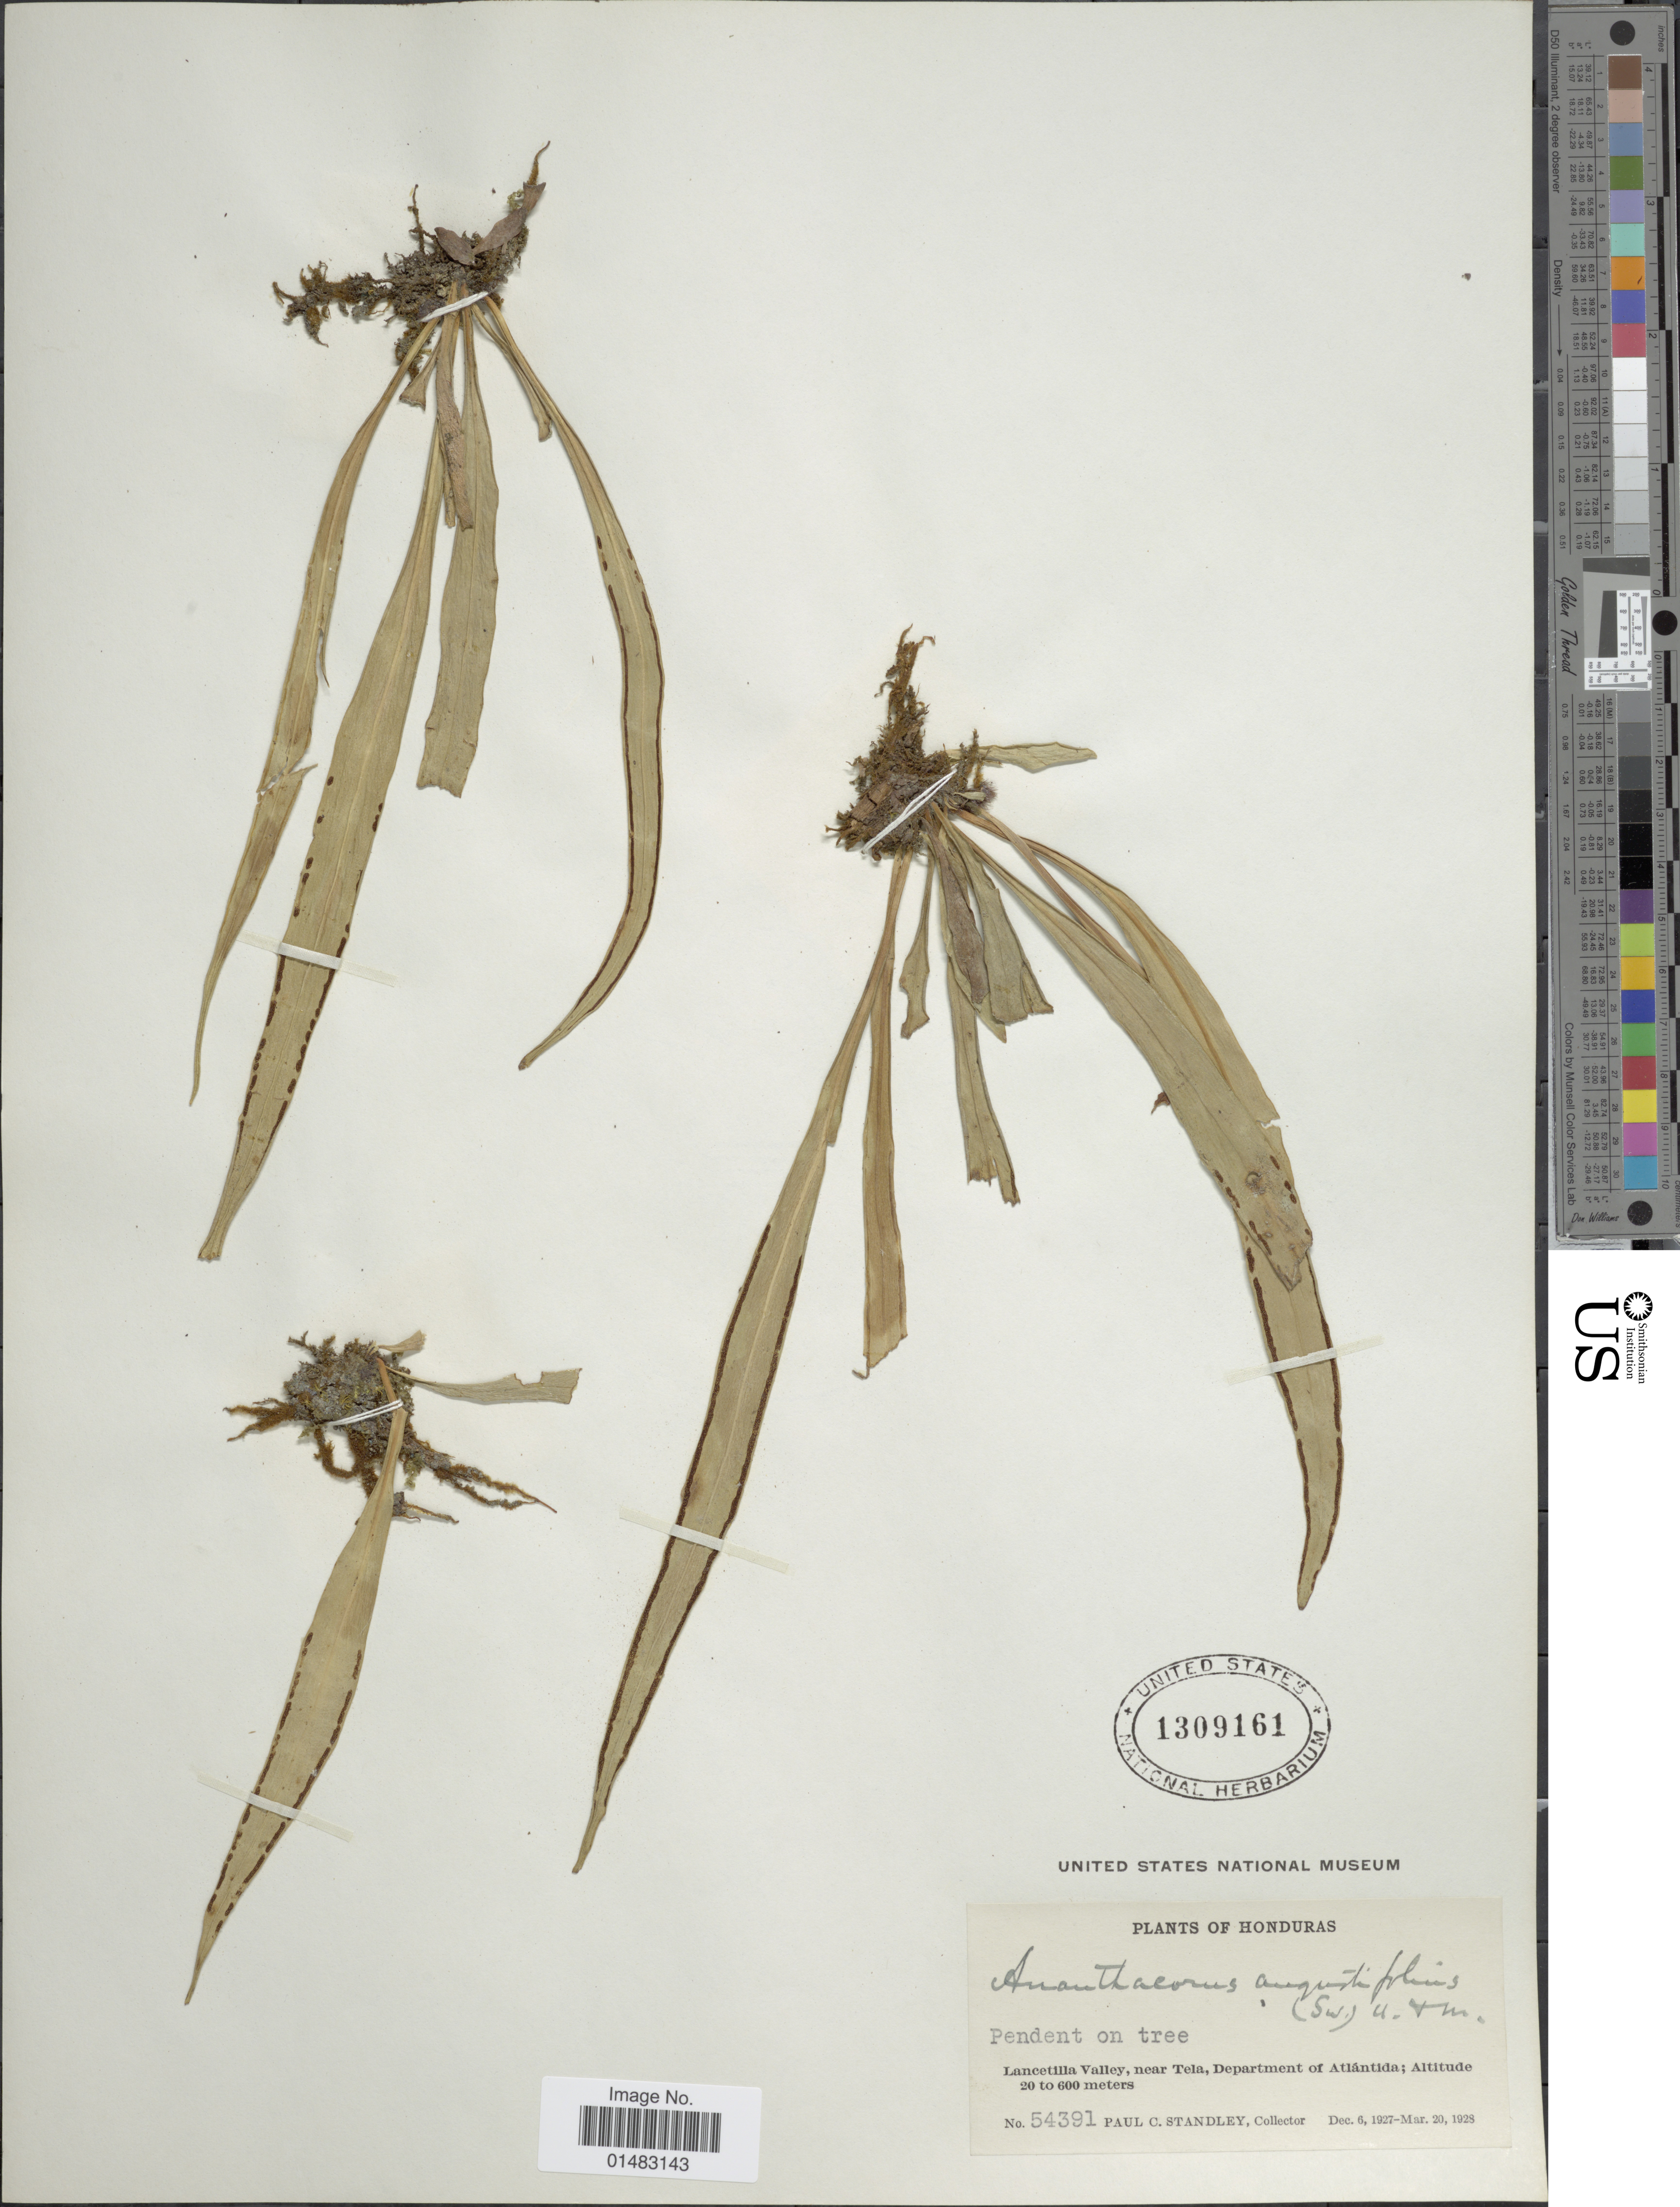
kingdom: Plantae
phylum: Tracheophyta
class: Polypodiopsida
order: Polypodiales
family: Pteridaceae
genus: Ananthacorus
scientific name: Ananthacorus angustifolius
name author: (Sw.) Underw. & Maxon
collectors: P. C. Standley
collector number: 54391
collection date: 1927-12-06/1928-03-20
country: Honduras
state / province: Atlántida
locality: Lancetilla Valley, near Tela, Department of Atlandia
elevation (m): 20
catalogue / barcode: US 1309161